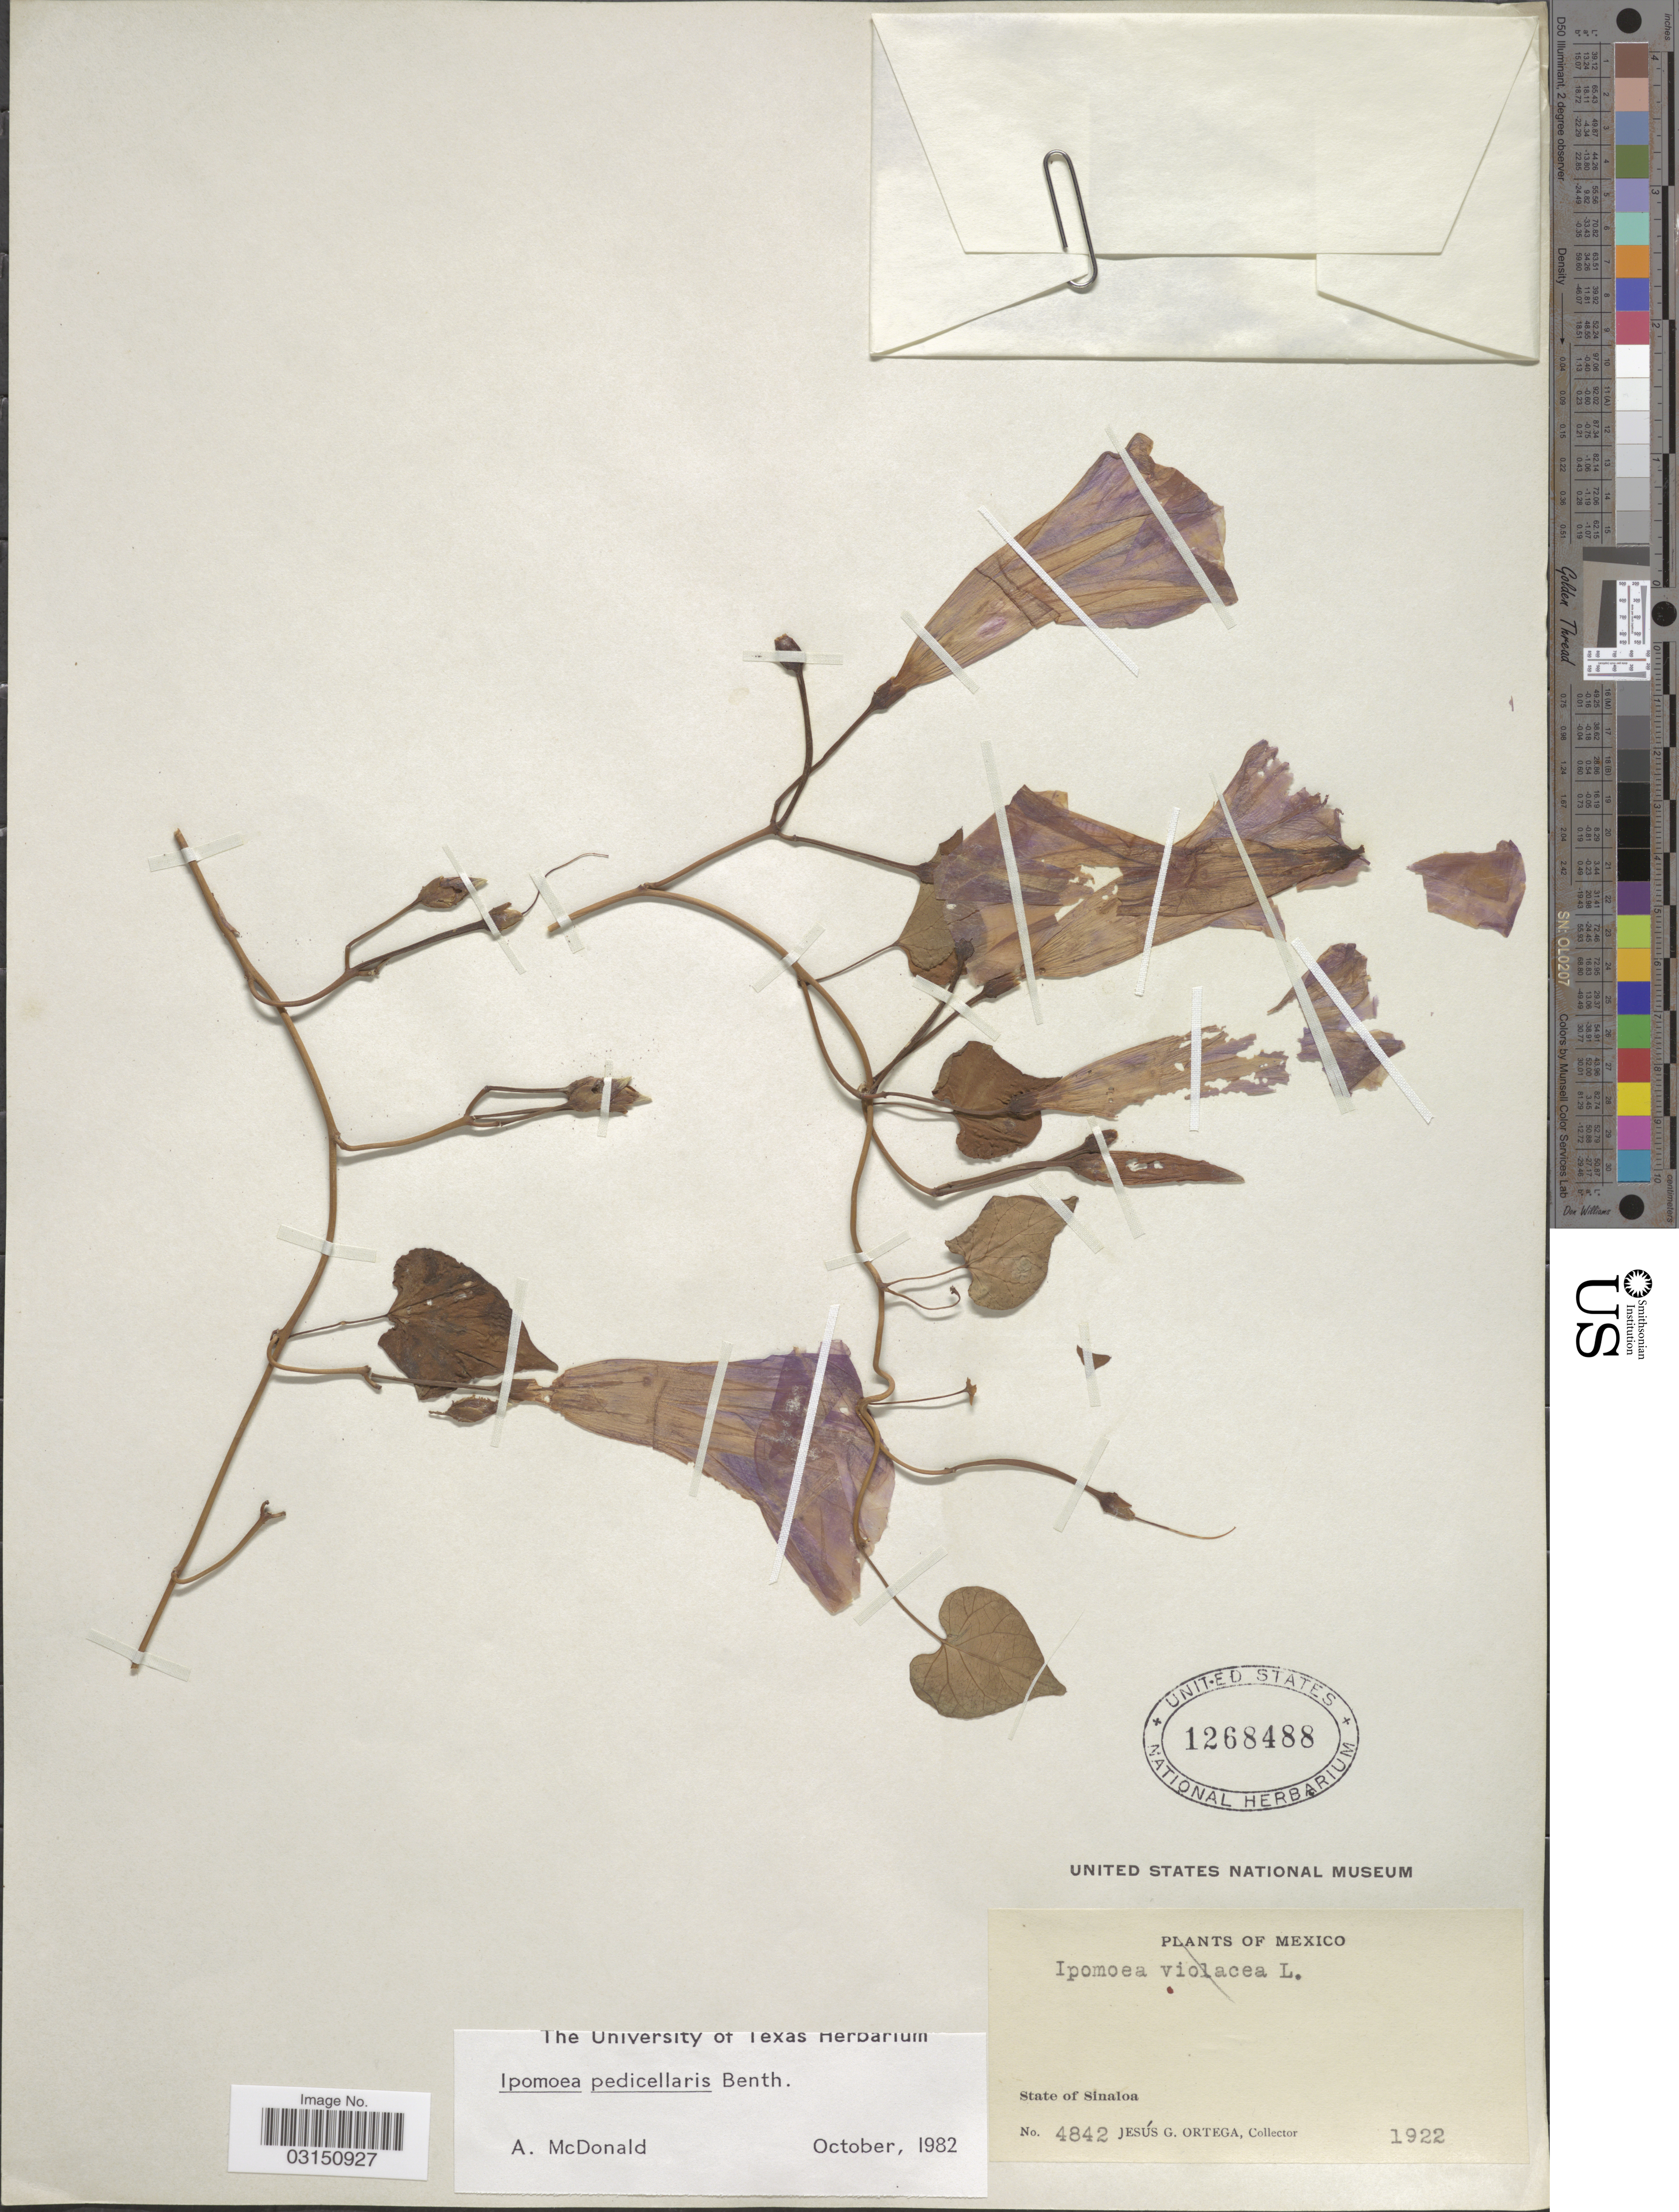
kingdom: Plantae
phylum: Tracheophyta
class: Magnoliopsida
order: Solanales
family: Convolvulaceae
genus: Ipomoea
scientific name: Ipomoea pedicellaris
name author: Benth.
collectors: J. Ortega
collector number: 4842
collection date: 1922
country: Mexico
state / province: Sinaloa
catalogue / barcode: US 1268488